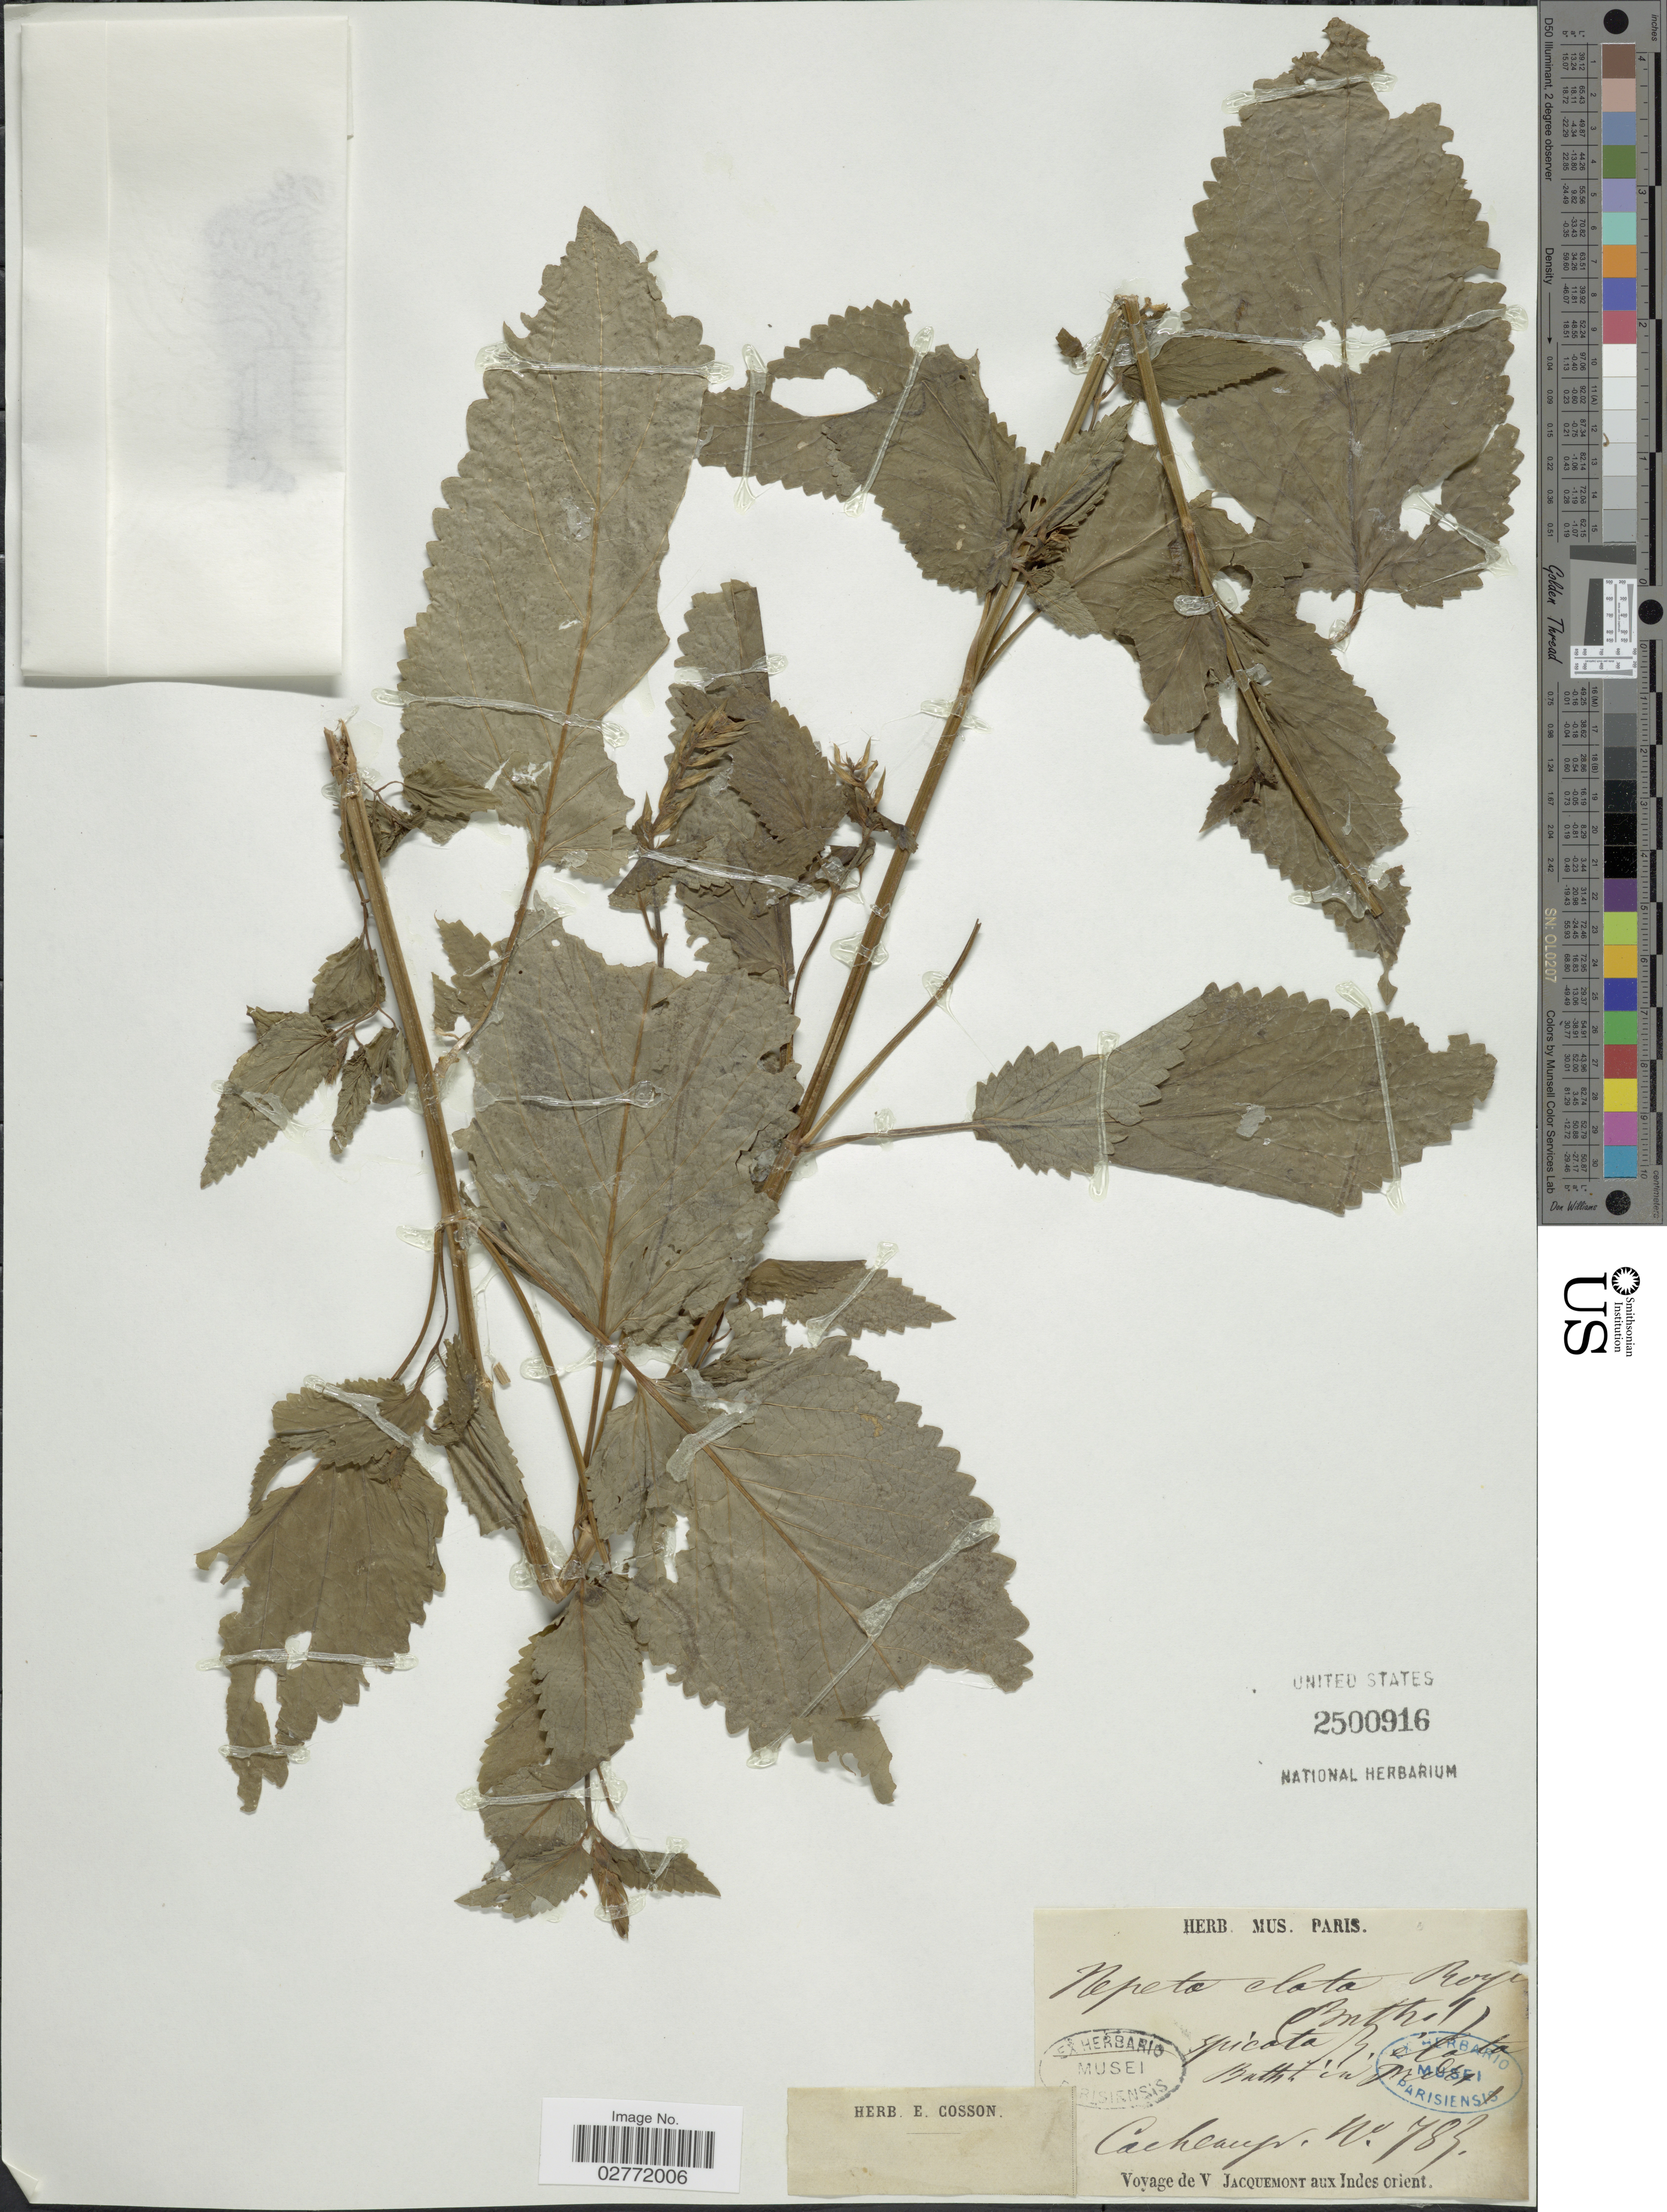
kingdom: Plantae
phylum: Tracheophyta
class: Magnoliopsida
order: Lamiales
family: Lamiaceae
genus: Nepeta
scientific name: Nepeta elata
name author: Royle ex Benth.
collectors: V. Jacquemont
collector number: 783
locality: Cachemyr. Indes orient.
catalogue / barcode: US 2500916